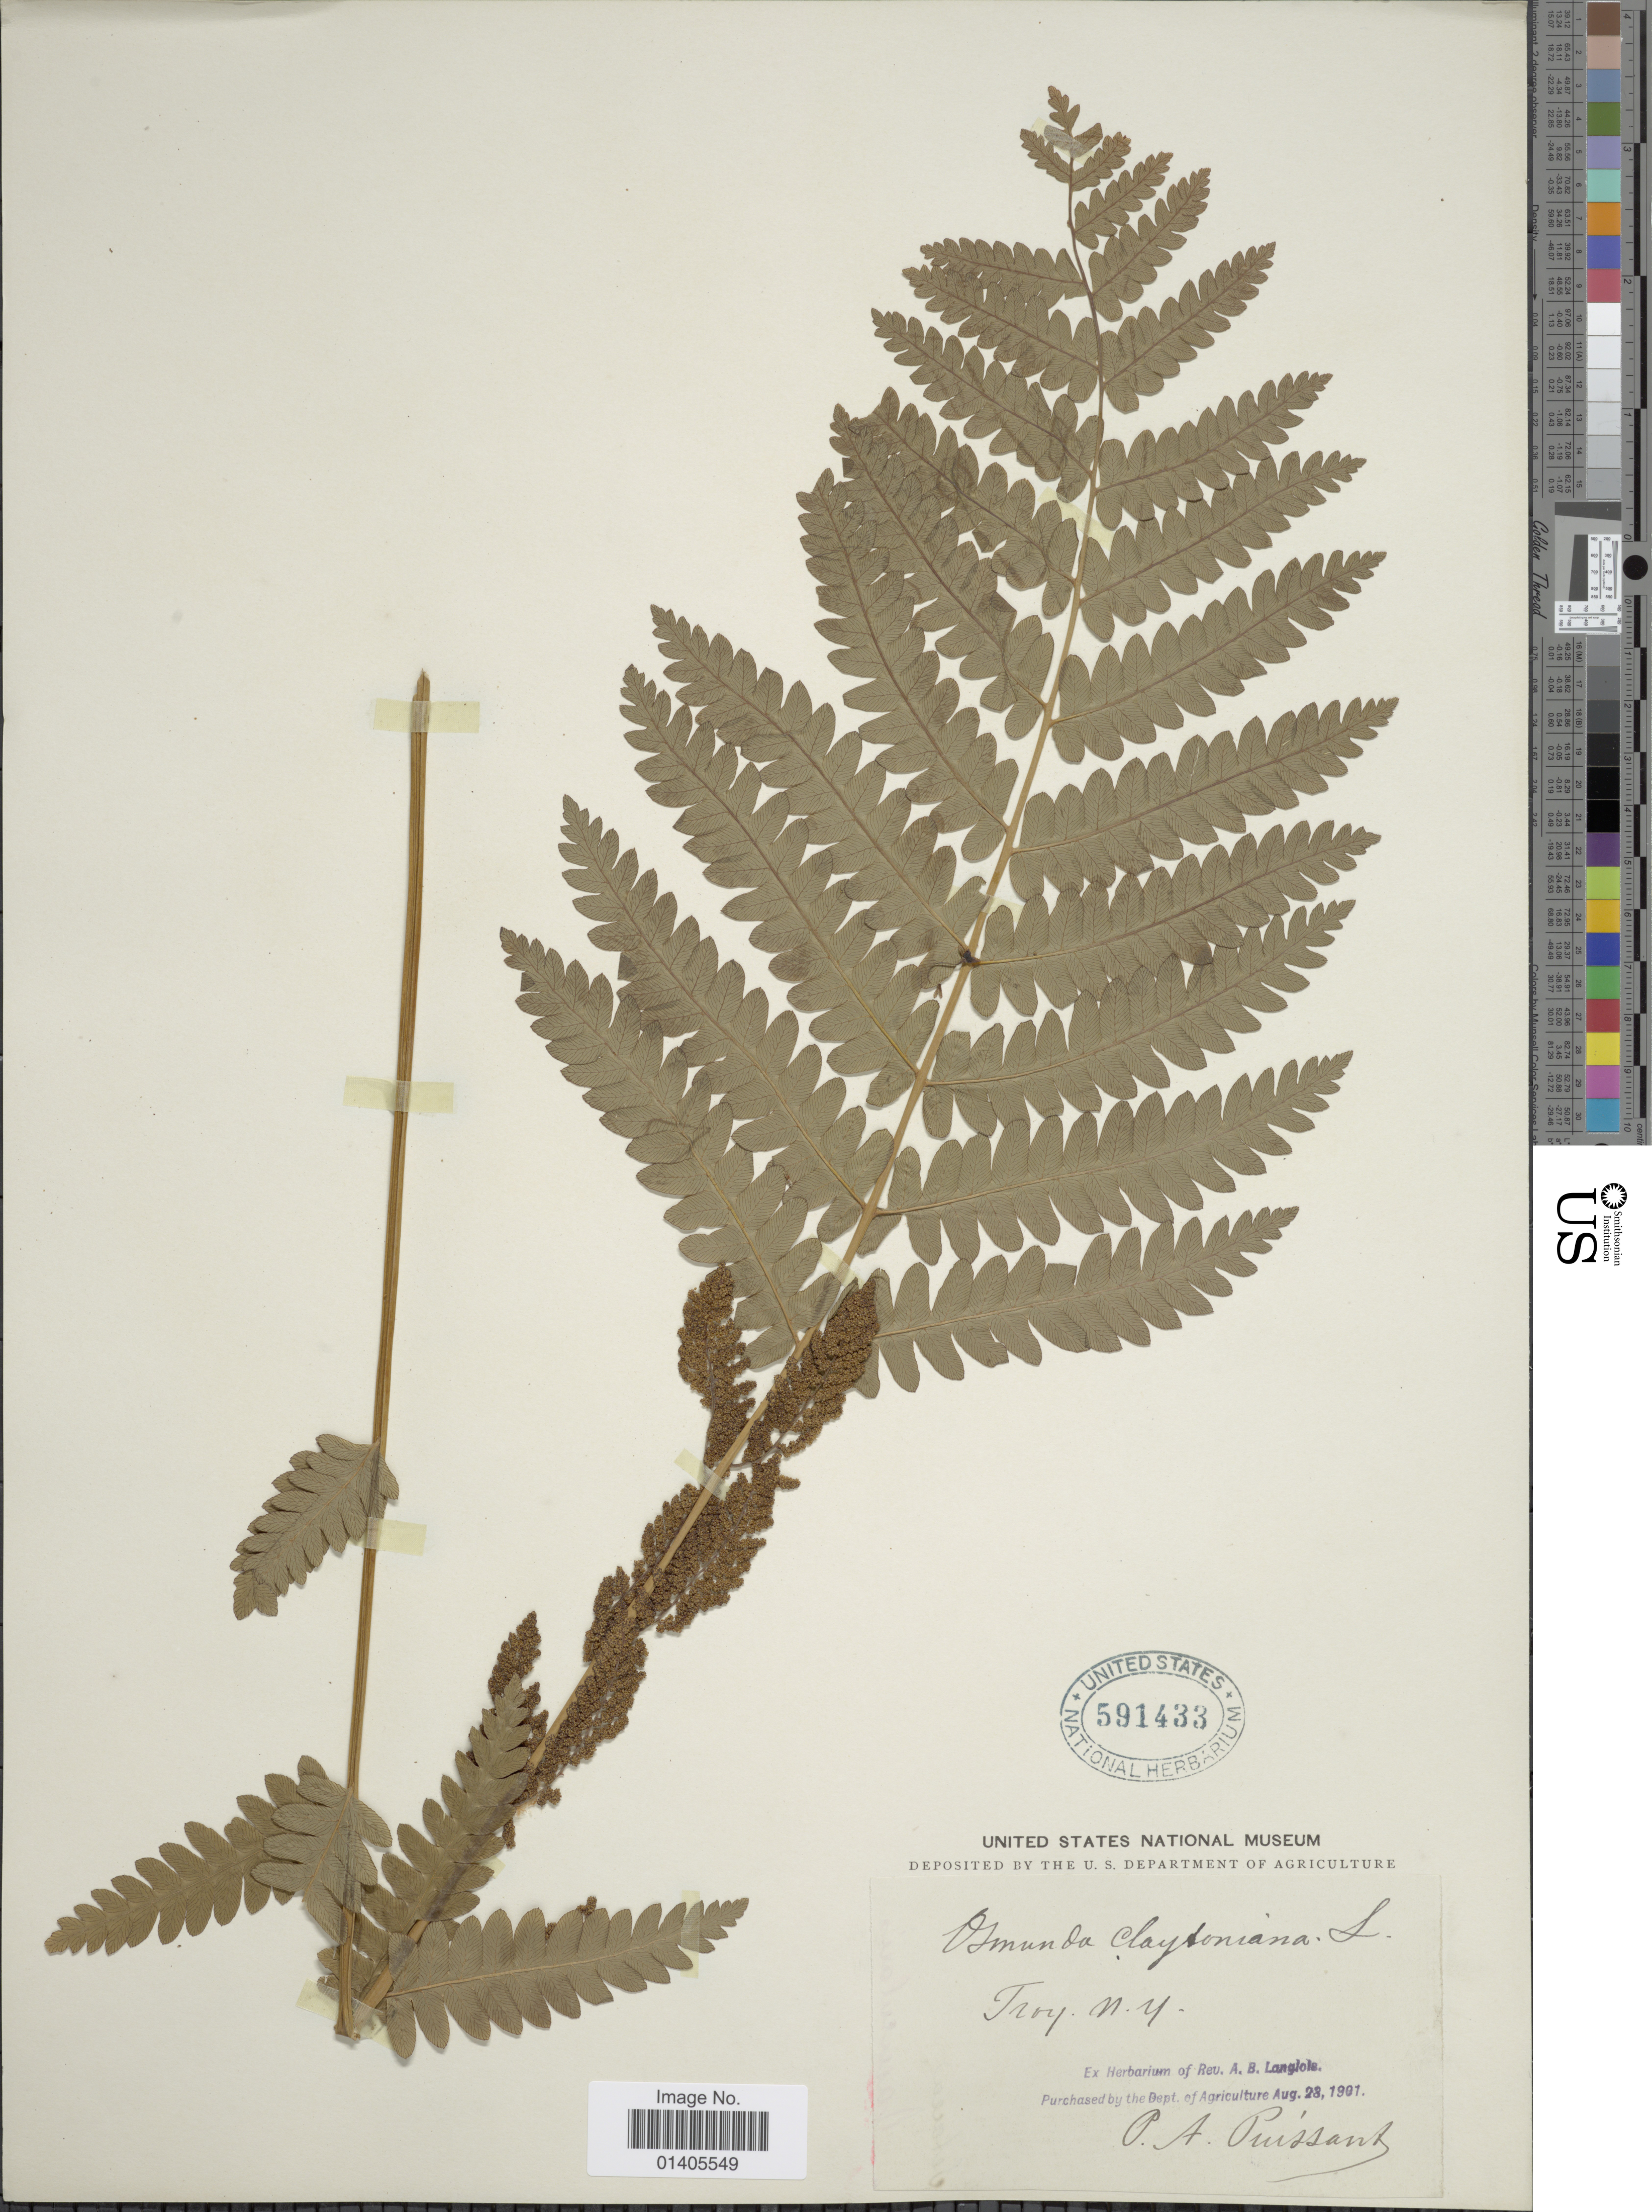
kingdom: Plantae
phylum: Tracheophyta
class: Polypodiopsida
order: Osmundales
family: Osmundaceae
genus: Osmunda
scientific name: Osmunda claytoniana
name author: (L.) Tagawa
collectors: P. Puissant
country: United States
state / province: New York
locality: Troy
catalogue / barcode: US 591433